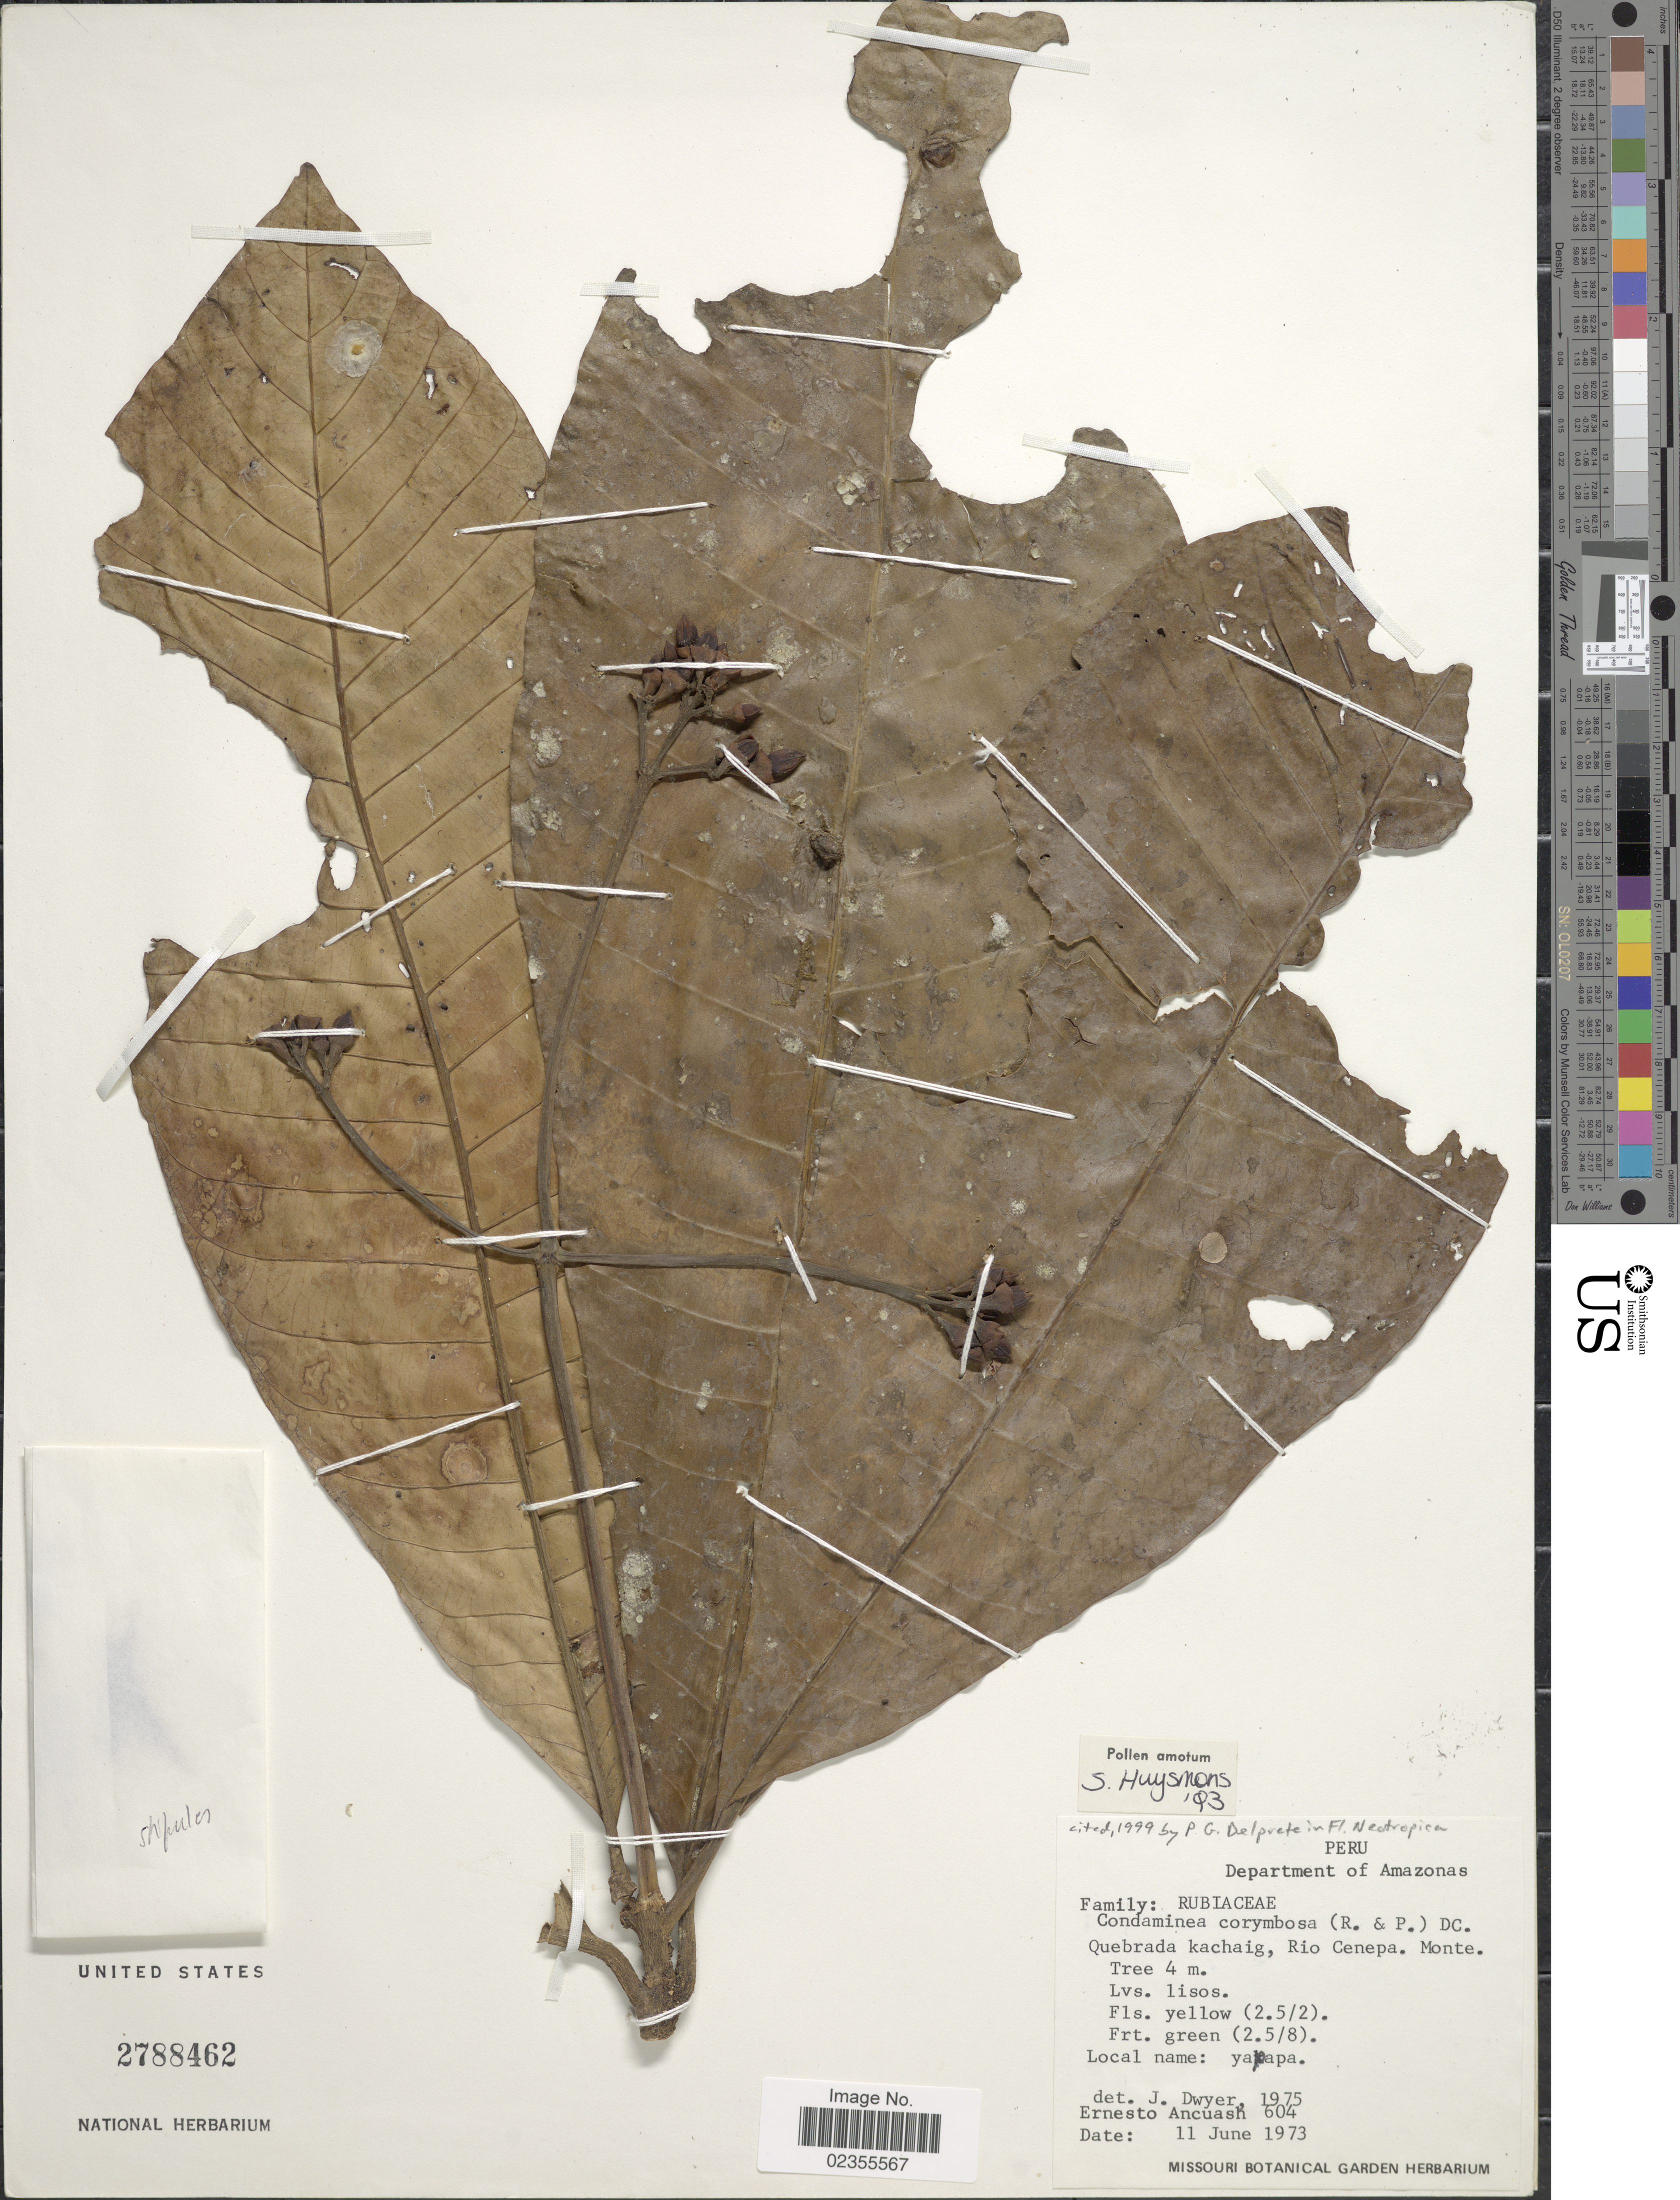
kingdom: Plantae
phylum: Tracheophyta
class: Magnoliopsida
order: Gentianales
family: Rubiaceae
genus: Condaminea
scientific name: Condaminea corymbosa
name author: (Ruiz & Pav.) DC.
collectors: E. Ancuash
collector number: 604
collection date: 1973-06-11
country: Peru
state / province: Amazonas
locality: Quebrada kachaig, Rio Cenepa. Monte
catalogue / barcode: US 2788462